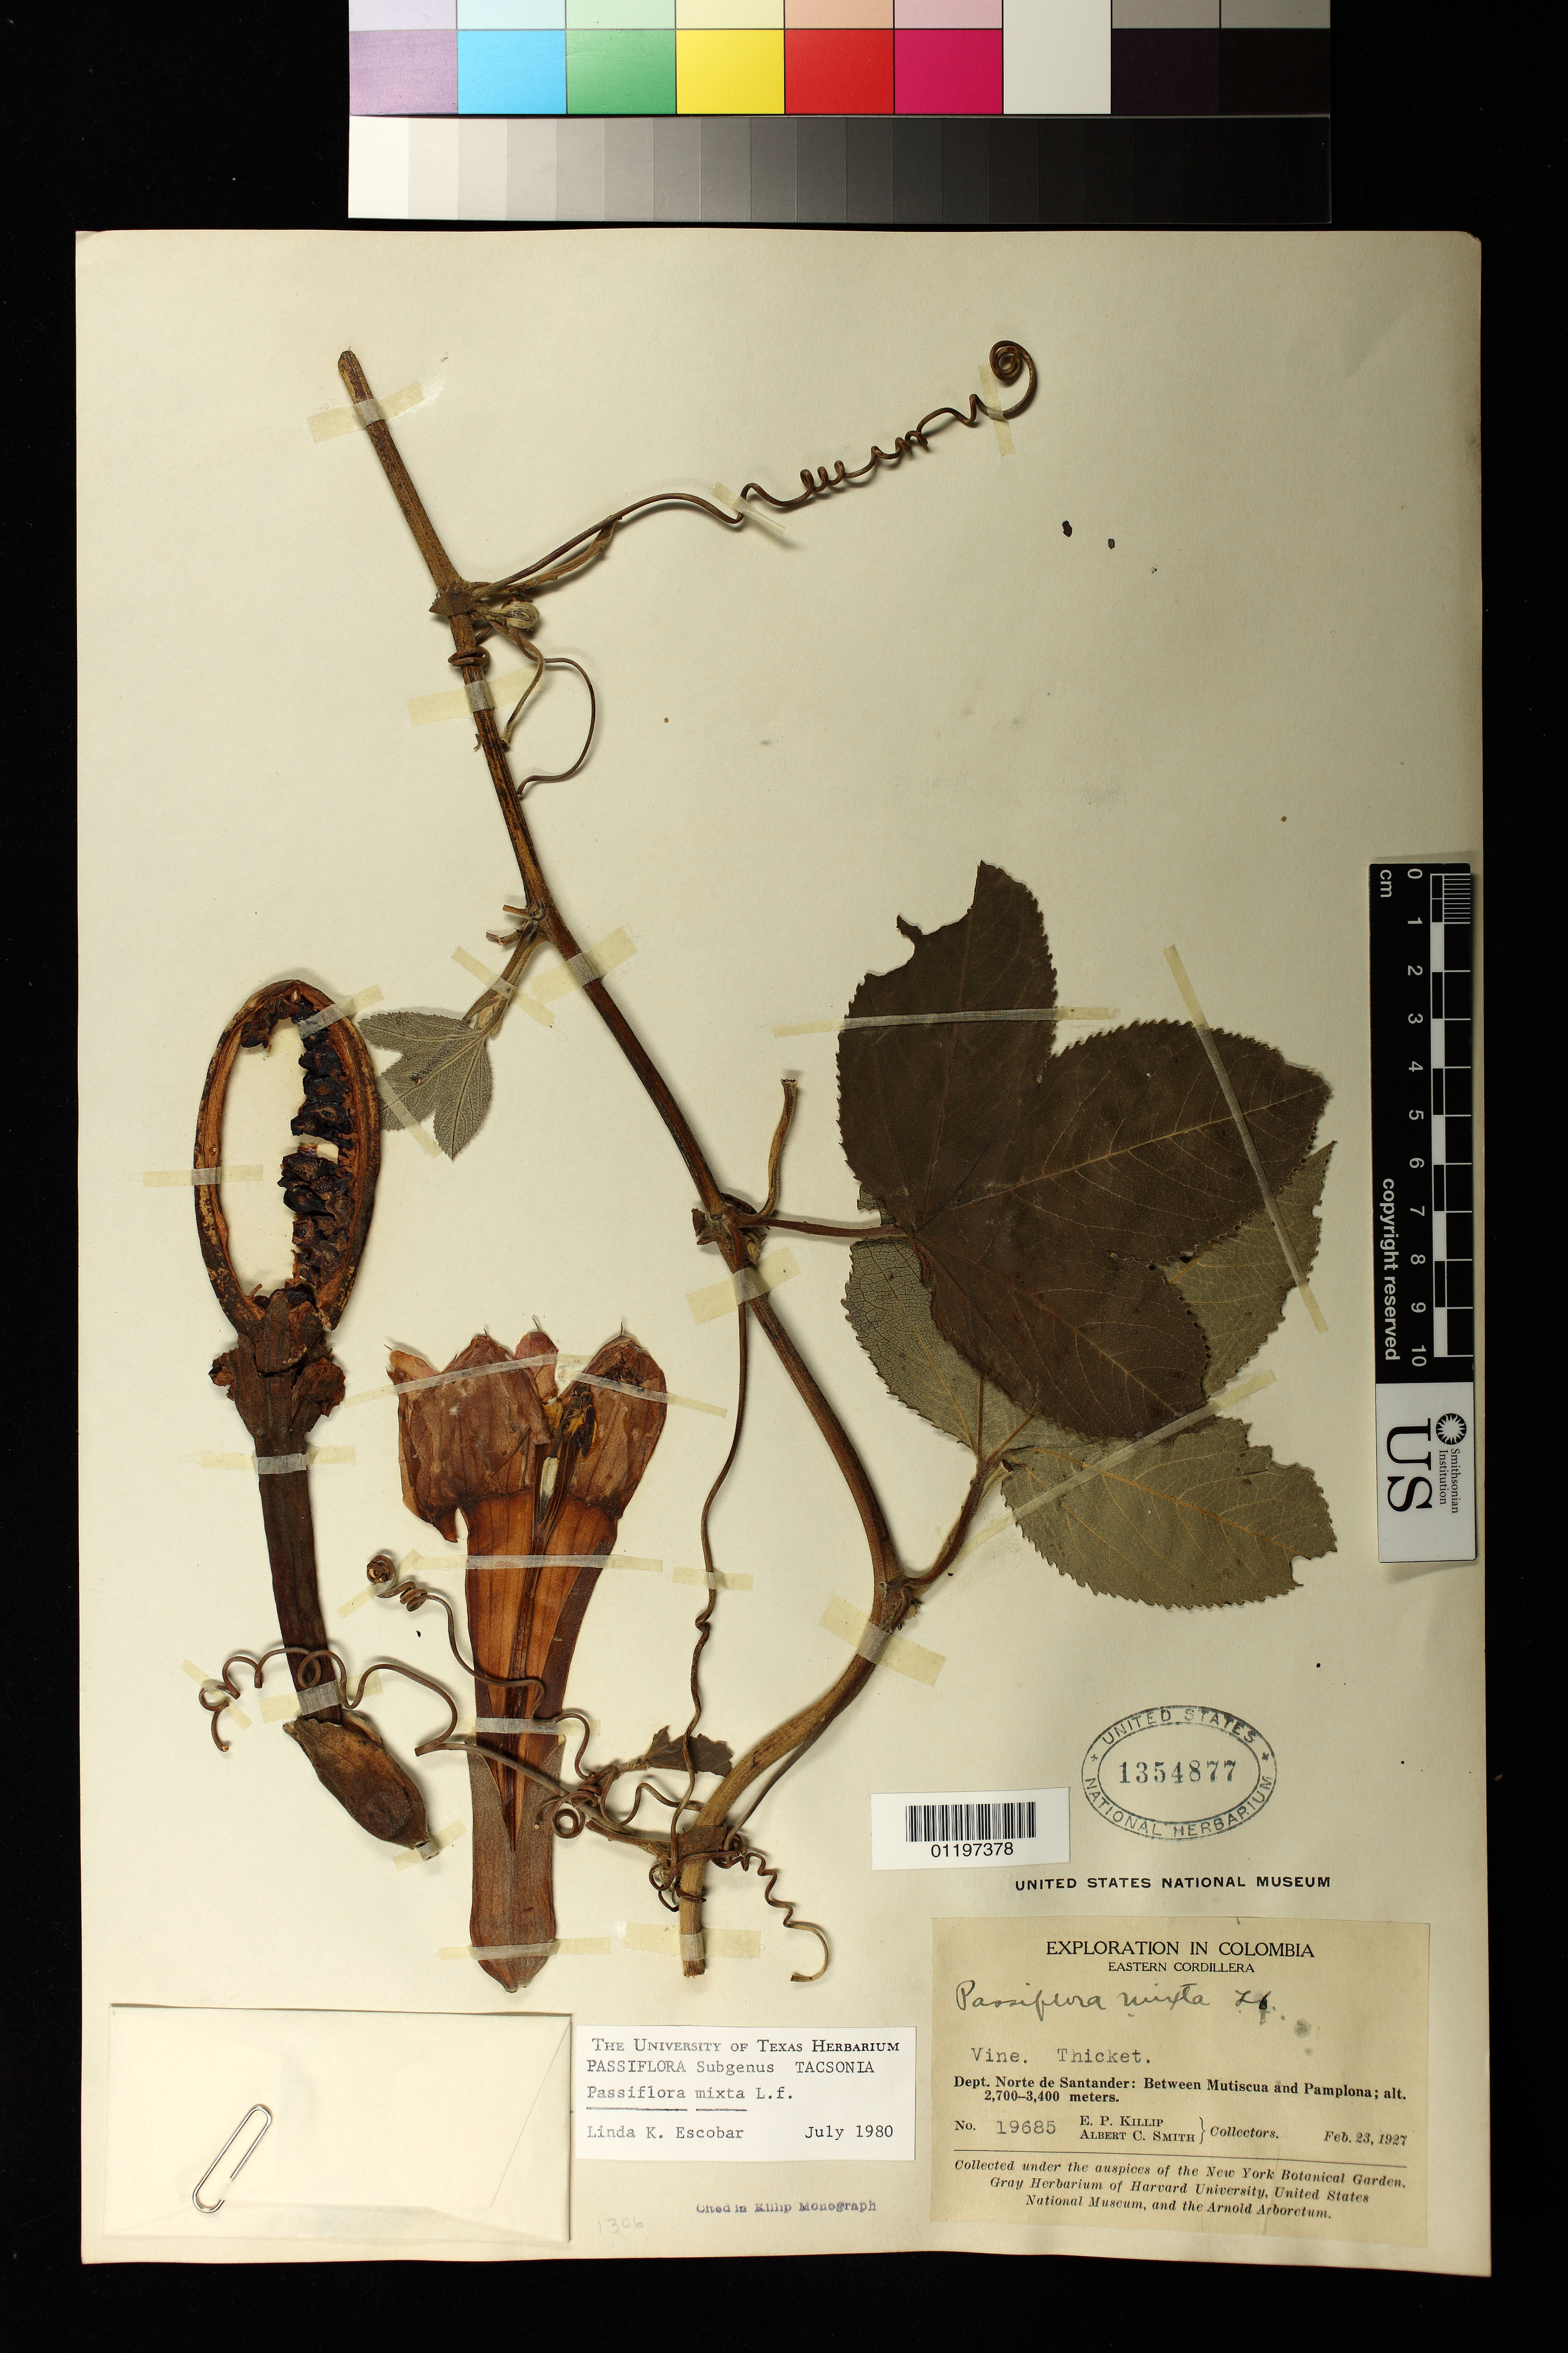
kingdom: Plantae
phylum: Tracheophyta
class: Magnoliopsida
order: Malpighiales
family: Passifloraceae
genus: Passiflora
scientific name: Passiflora mixta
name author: L. f.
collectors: E. P. Killip & A. C. Smith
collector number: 19685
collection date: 1927-02-23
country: Colombia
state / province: Norte de Santander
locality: Between Mutiscua and Pamplona, Eastern Cordillera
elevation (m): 2700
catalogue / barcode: US 1354877